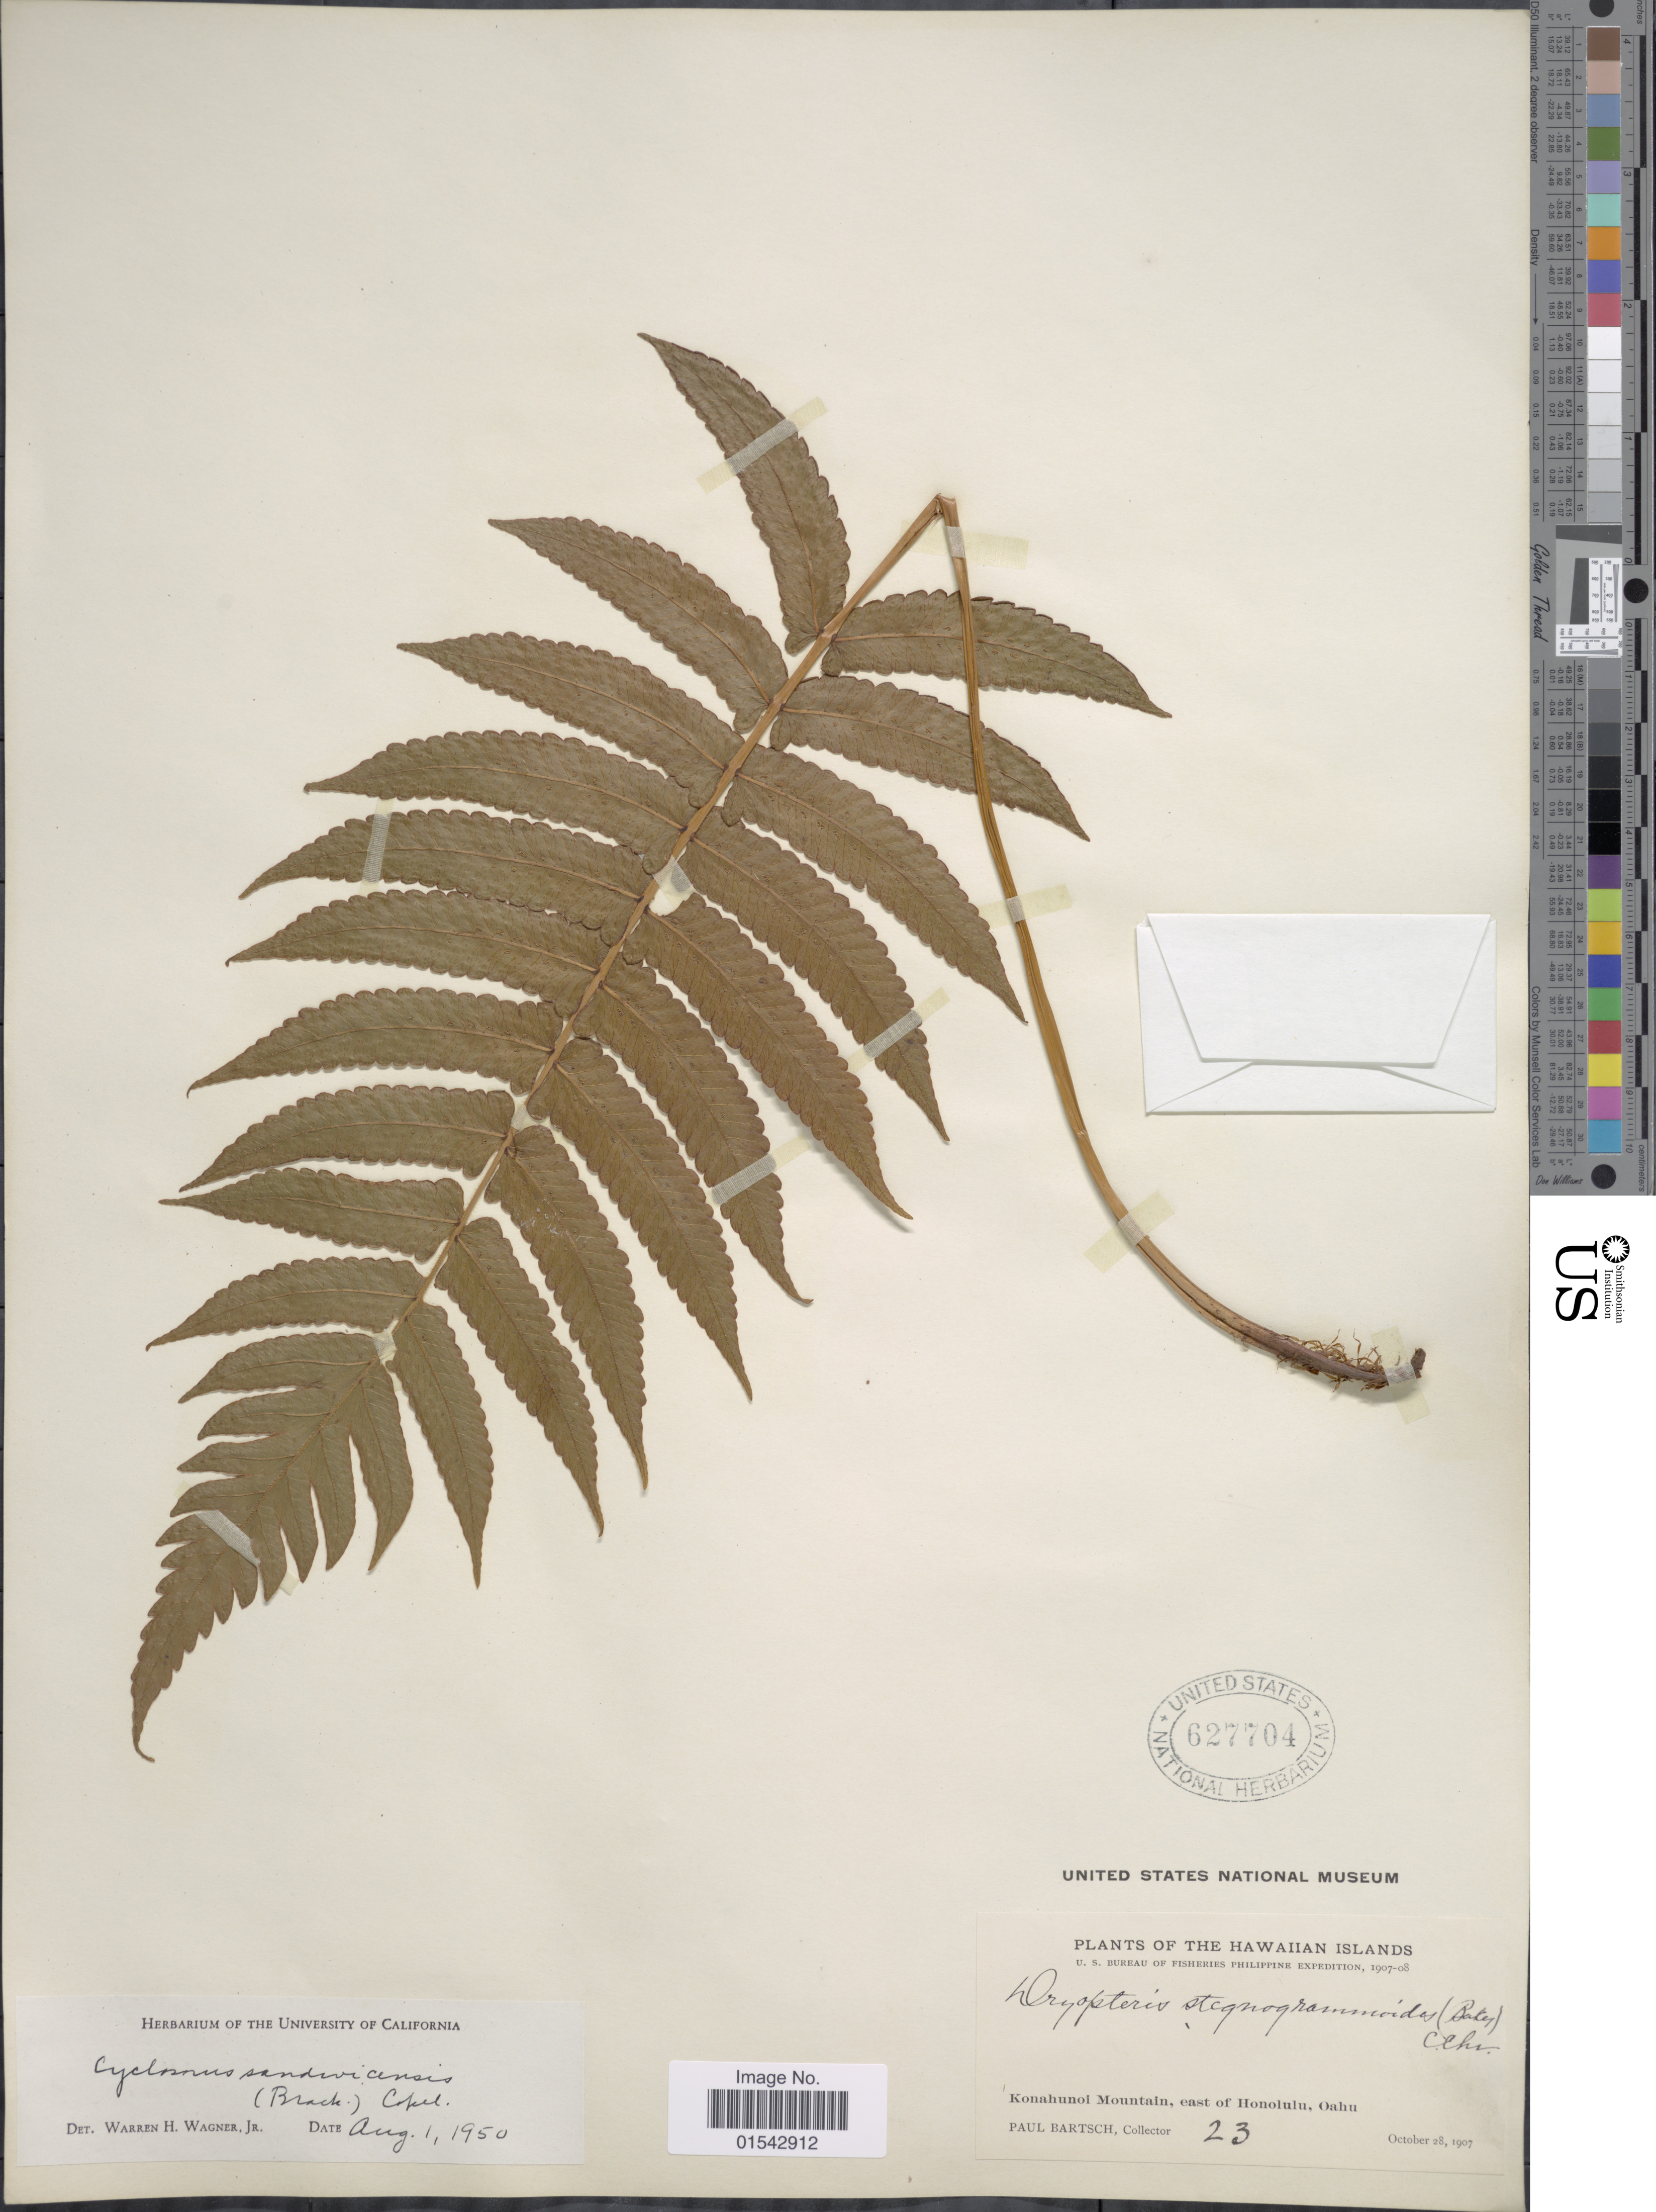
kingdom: Plantae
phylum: Tracheophyta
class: Polypodiopsida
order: Polypodiales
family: Thelypteridaceae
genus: Cyclosorus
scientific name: Cyclosorus sandwicensis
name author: Copel.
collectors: P. Bartsch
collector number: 23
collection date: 1907-10-28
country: United States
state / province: Hawaii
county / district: Honolulu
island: Oahu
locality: Hawaii, Konahunoi Mountain, east of Honolulu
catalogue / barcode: US 627704